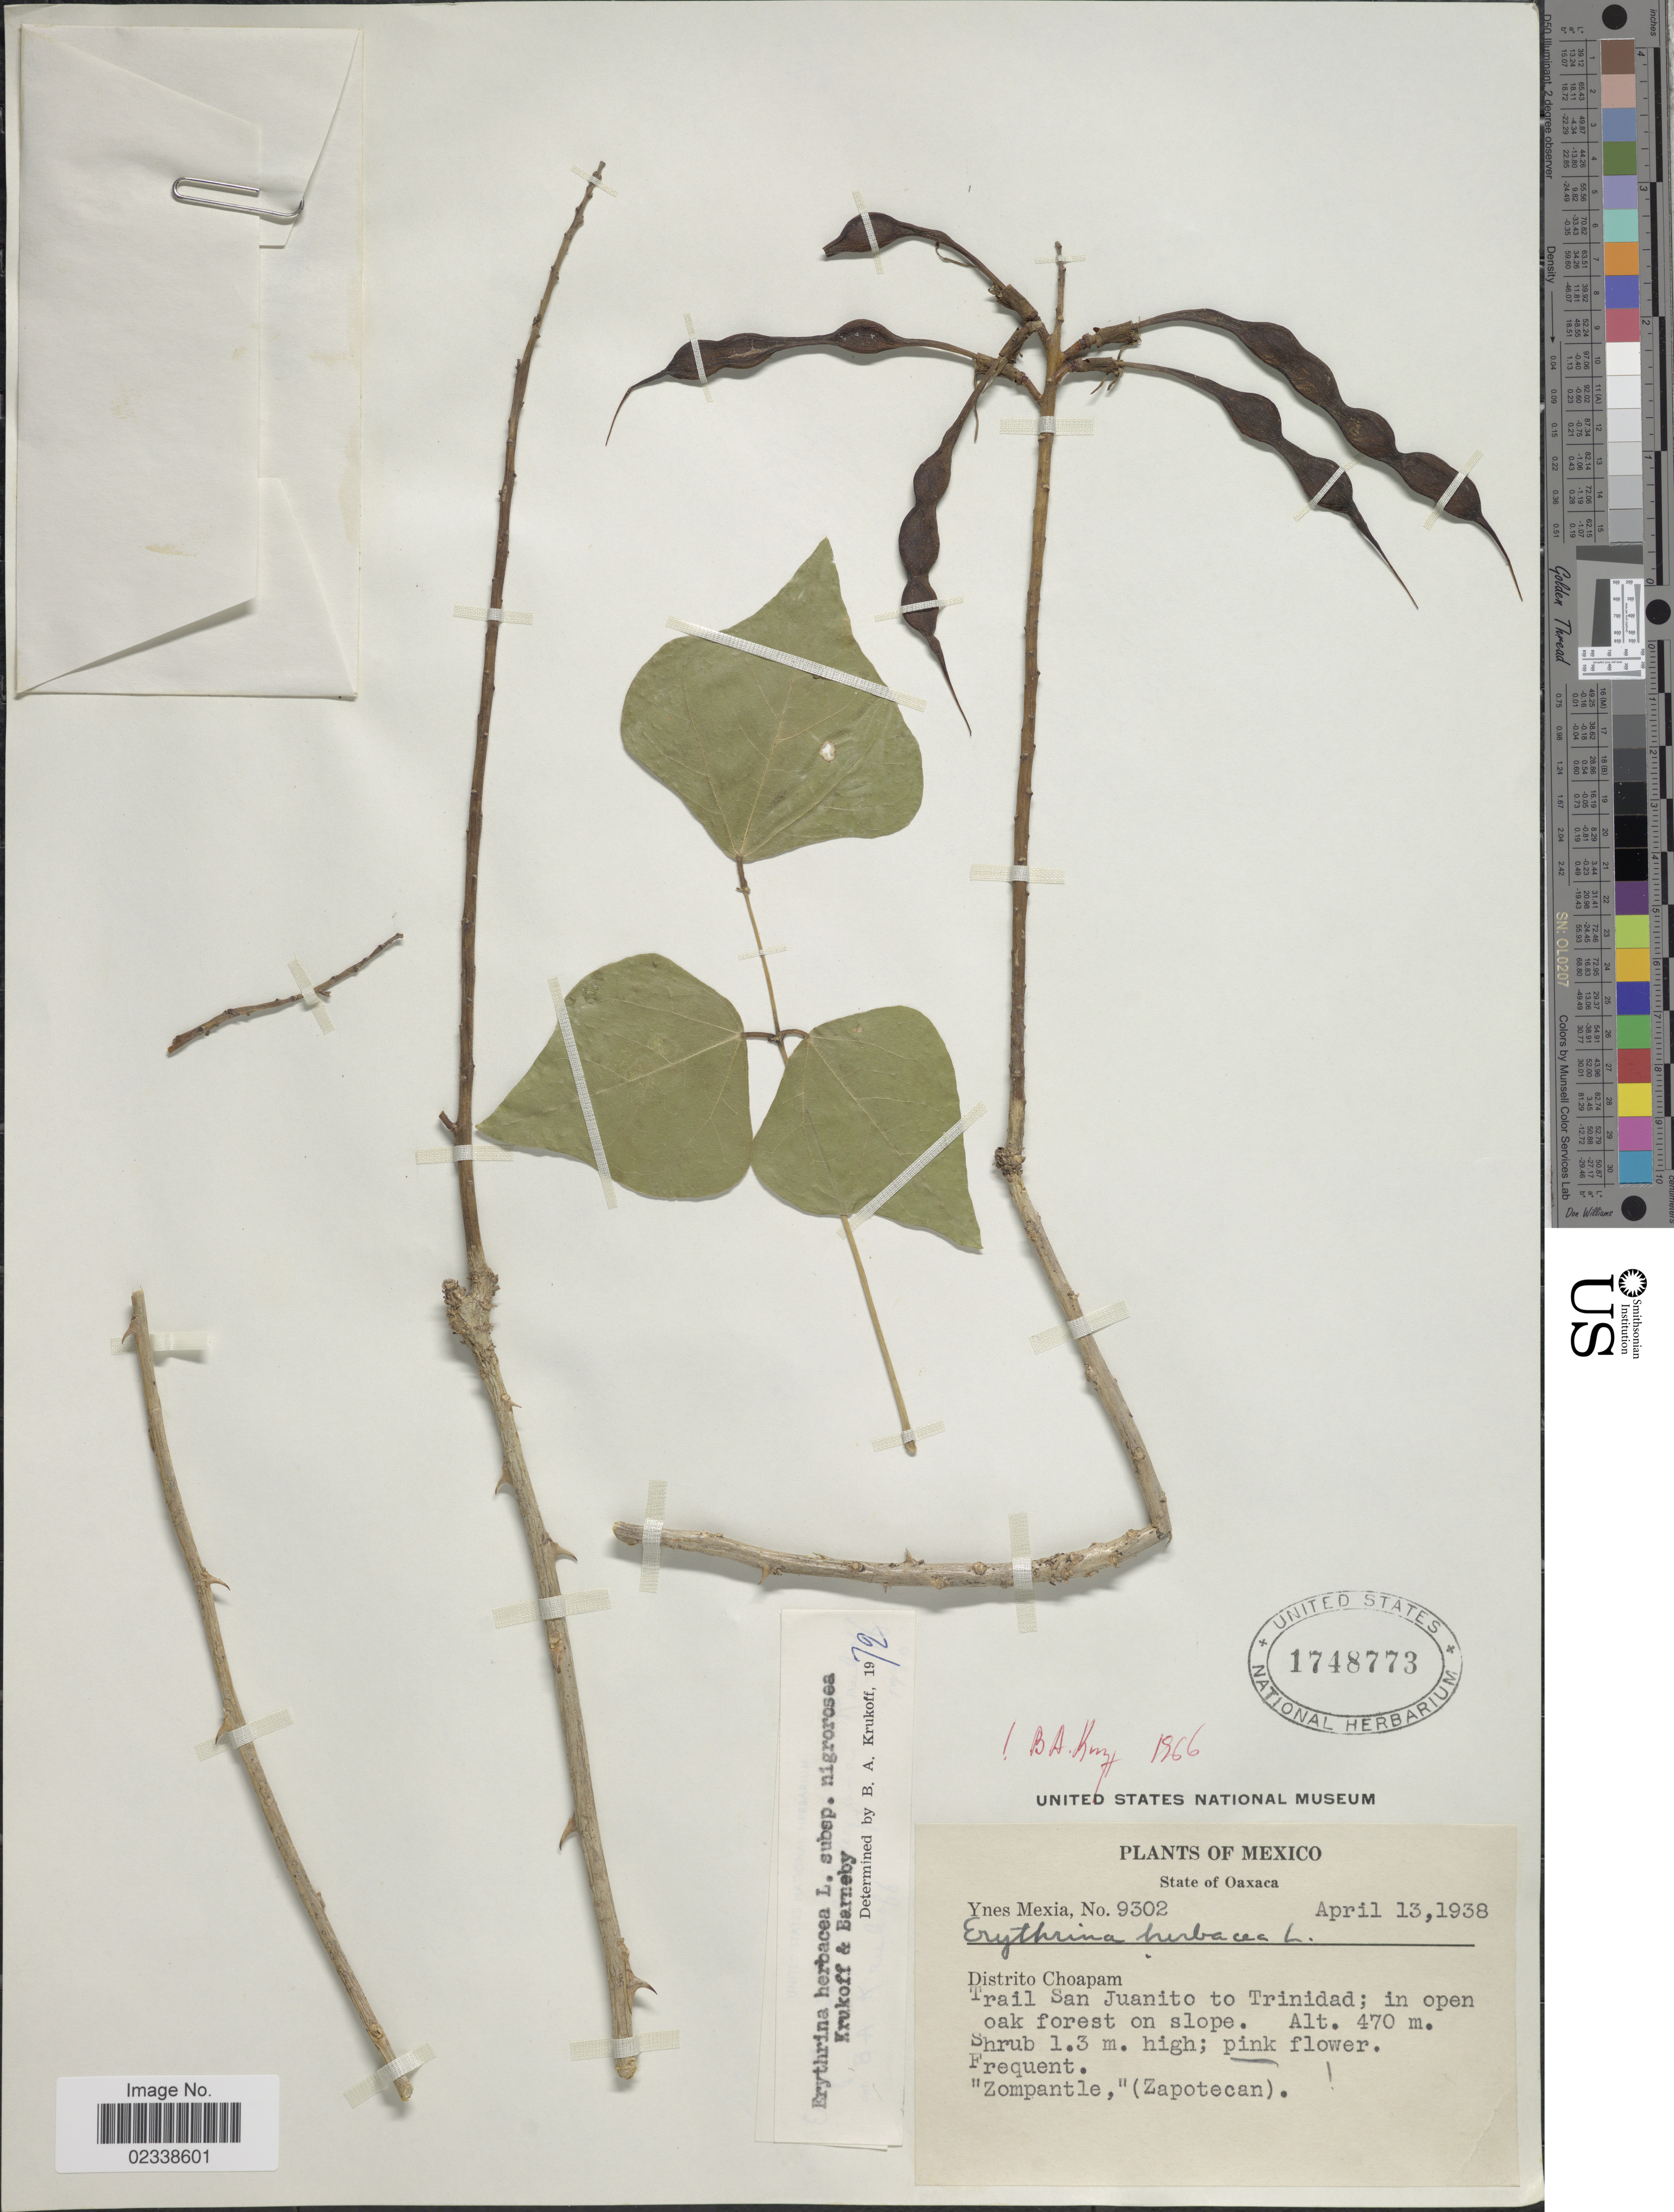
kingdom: Plantae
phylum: Tracheophyta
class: Magnoliopsida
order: Fabales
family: Fabaceae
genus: Erythrina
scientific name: Erythrina herbacea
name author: L.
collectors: Y. Mexia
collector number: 9302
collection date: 1938-04-13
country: Mexico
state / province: Oaxaca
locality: Distrito Choapam, trail San Juanito to Trinidad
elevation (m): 470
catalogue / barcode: US 1748773